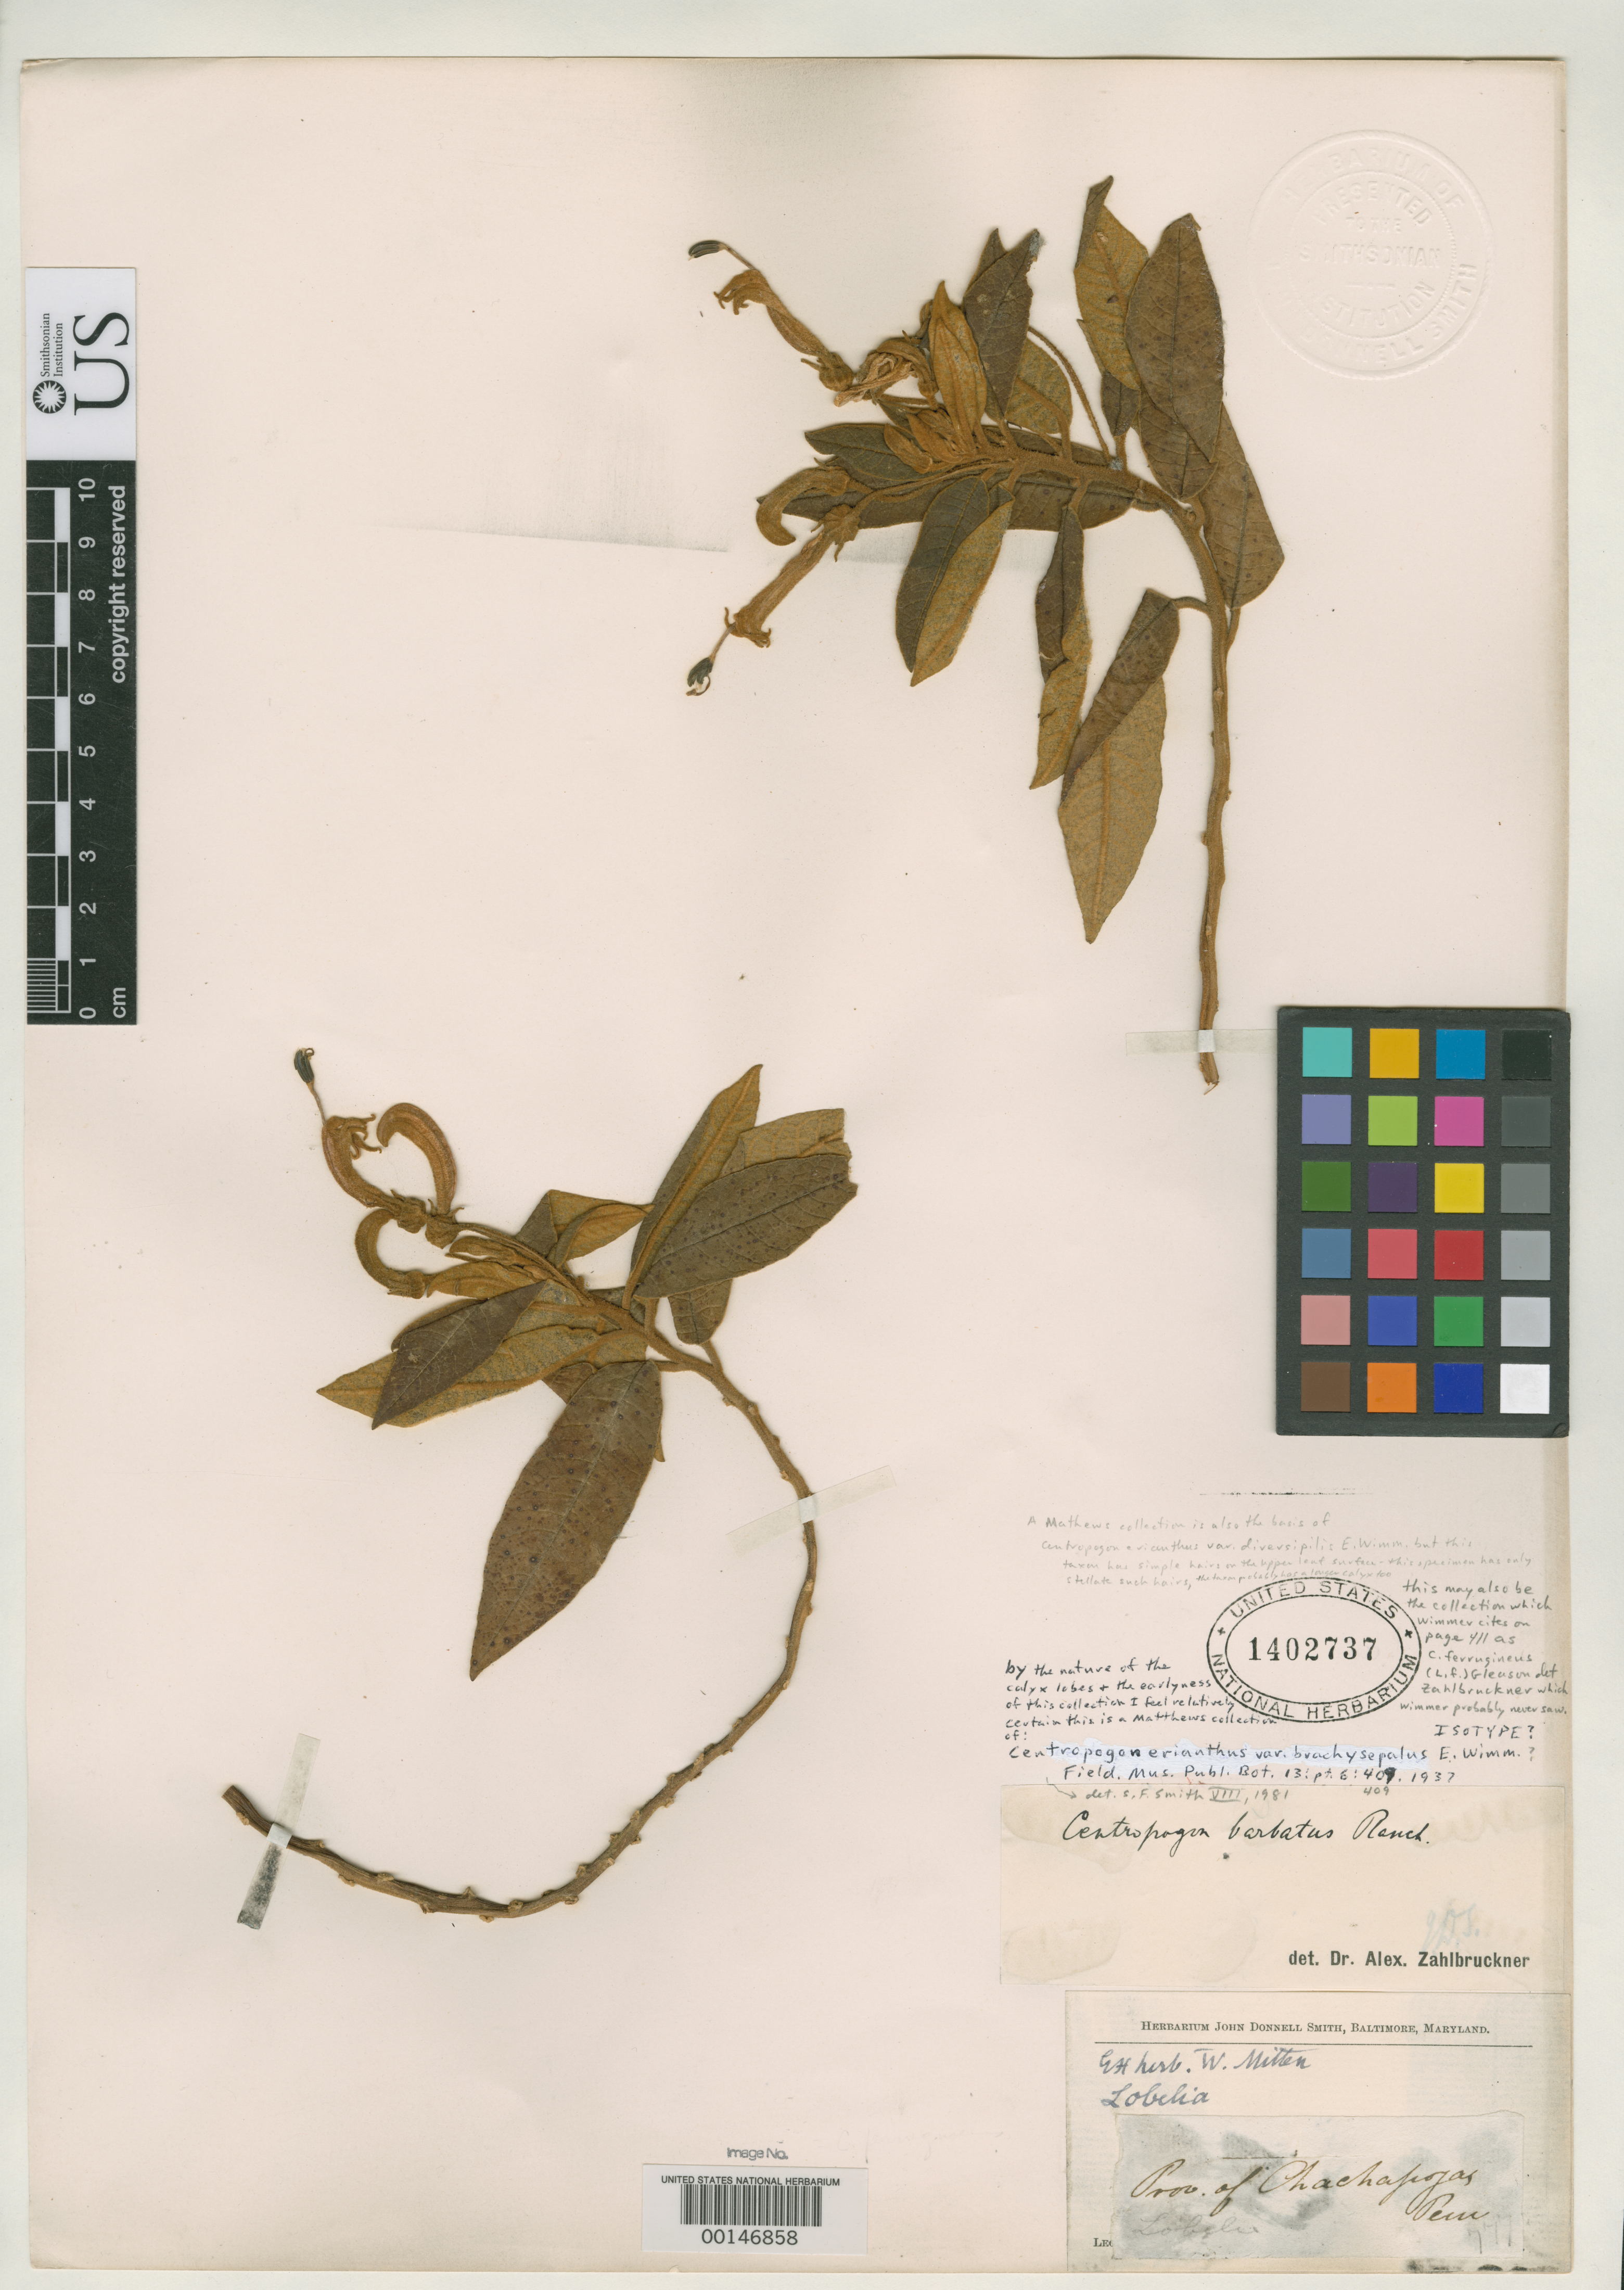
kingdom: Plantae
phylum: Tracheophyta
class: Magnoliopsida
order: Asterales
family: Campanulaceae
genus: Centropogon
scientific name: Centropogon erianthus var. brachysepalus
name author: E. Wimm.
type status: Possible Isotype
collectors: A. Mathews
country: Peru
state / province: Amazonas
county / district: Chachapoyas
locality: Chachapoyas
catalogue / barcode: US 1402737